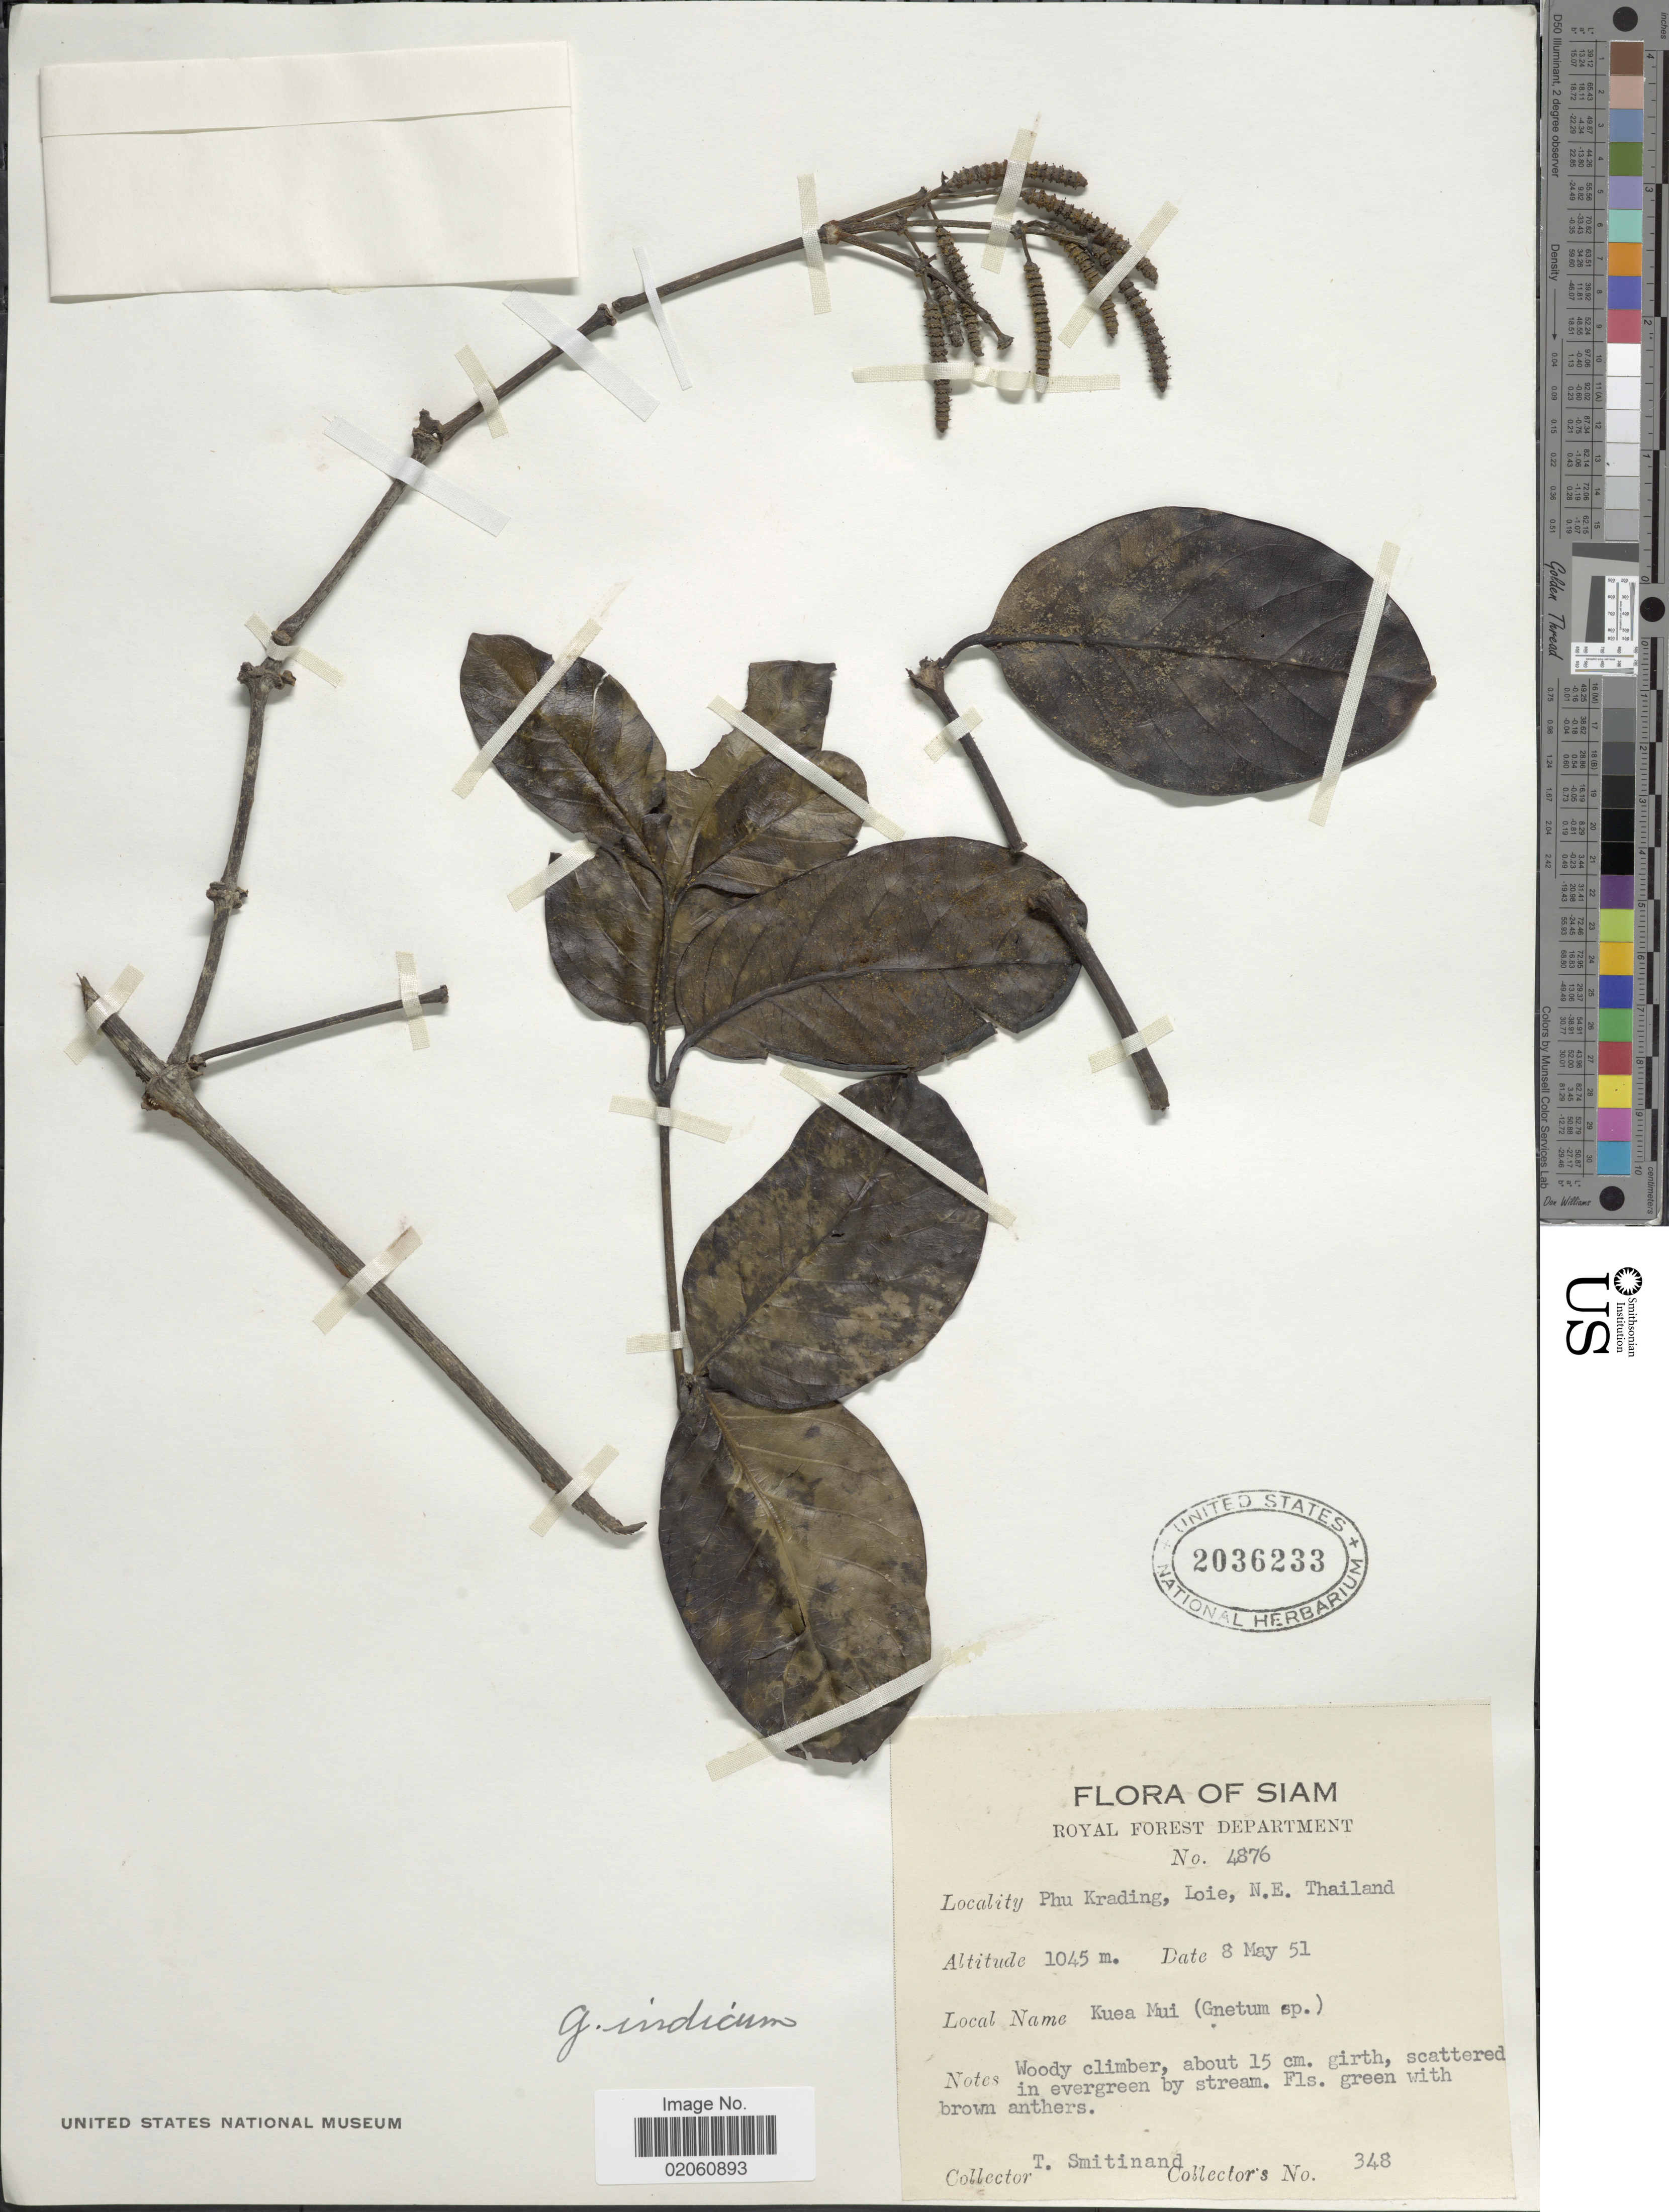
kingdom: Plantae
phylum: Tracheophyta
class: Gnetopsida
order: Gnetales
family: Gnetaceae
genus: Gnetum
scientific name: Gnetum indicum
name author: (Lour.) Merr.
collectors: T. Smitinand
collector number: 348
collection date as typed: Transcribed d/m/y: 8/5/51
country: Thailand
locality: Siam, Royal Forest Department, Phu Kradung, Loie N.E. Thailand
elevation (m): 1045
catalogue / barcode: US 2036233